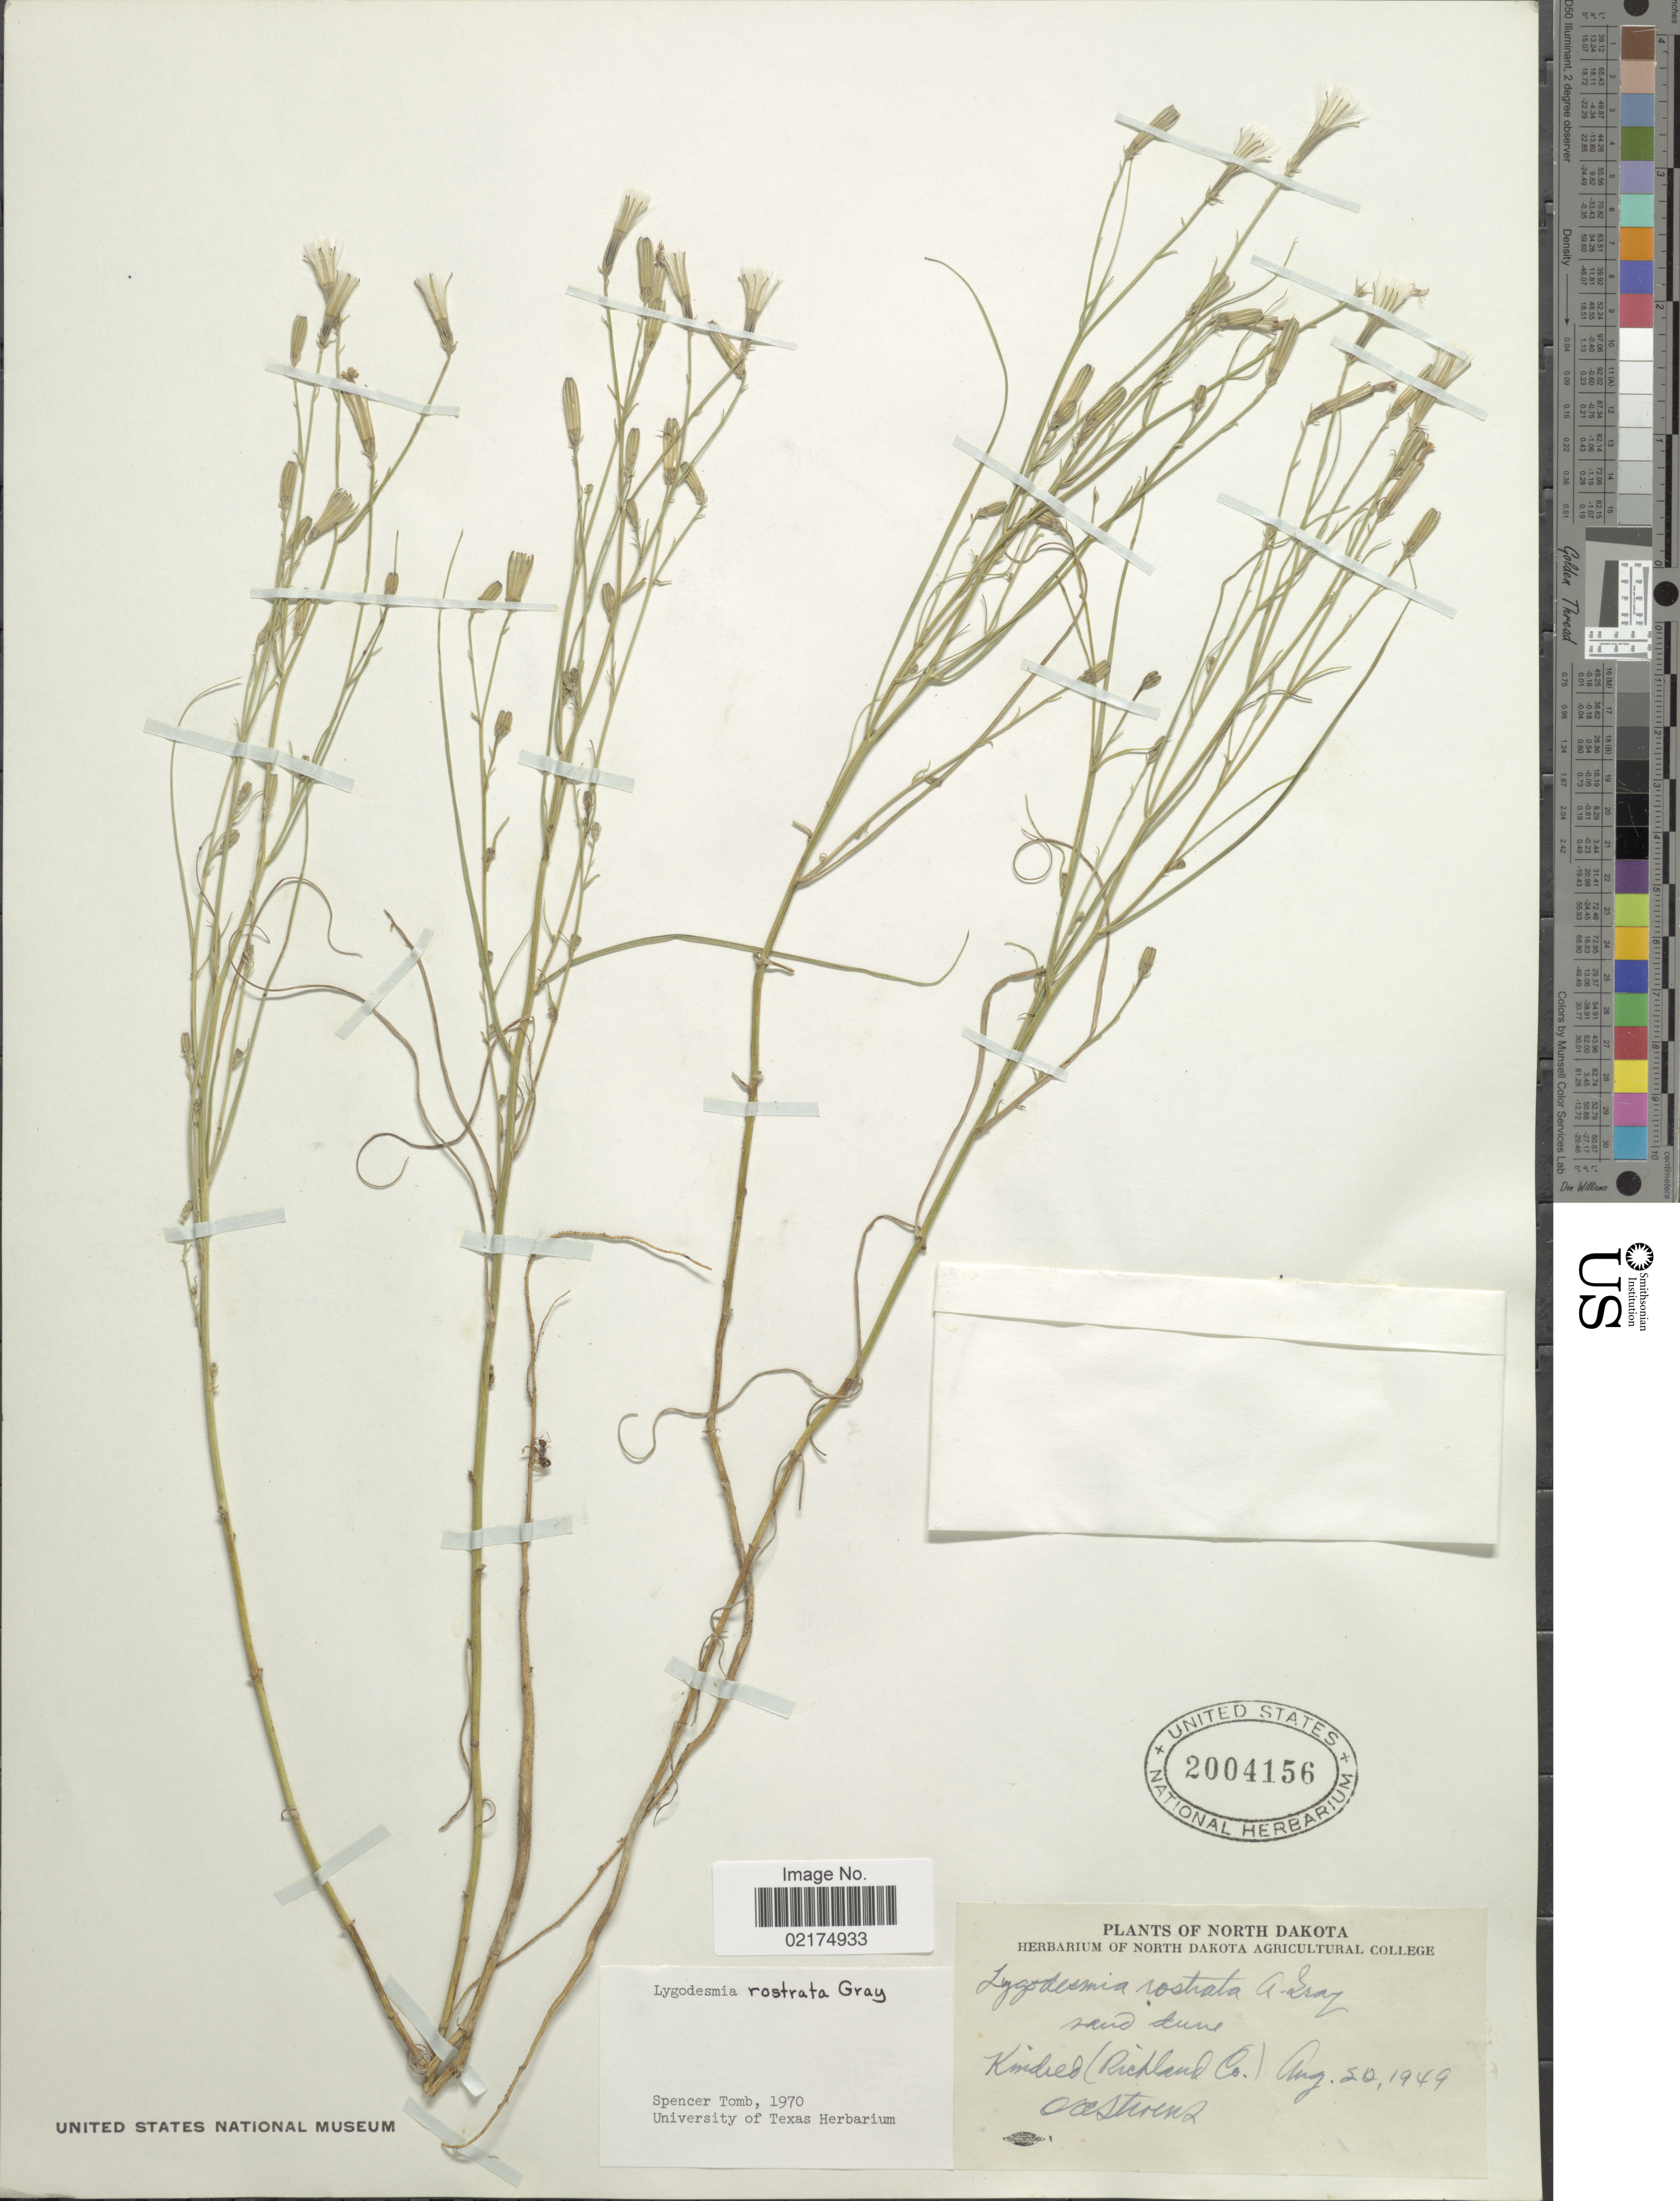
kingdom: Plantae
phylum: Tracheophyta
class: Magnoliopsida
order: Asterales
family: Asteraceae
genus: Shinnersoseris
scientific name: Shinnersoseris rostrata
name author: (A. Gray) Tomb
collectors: O. A. Stevens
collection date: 1949-08-20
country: United States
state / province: North Dakota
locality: Kindred (Richland Co.)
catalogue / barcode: US 2004156